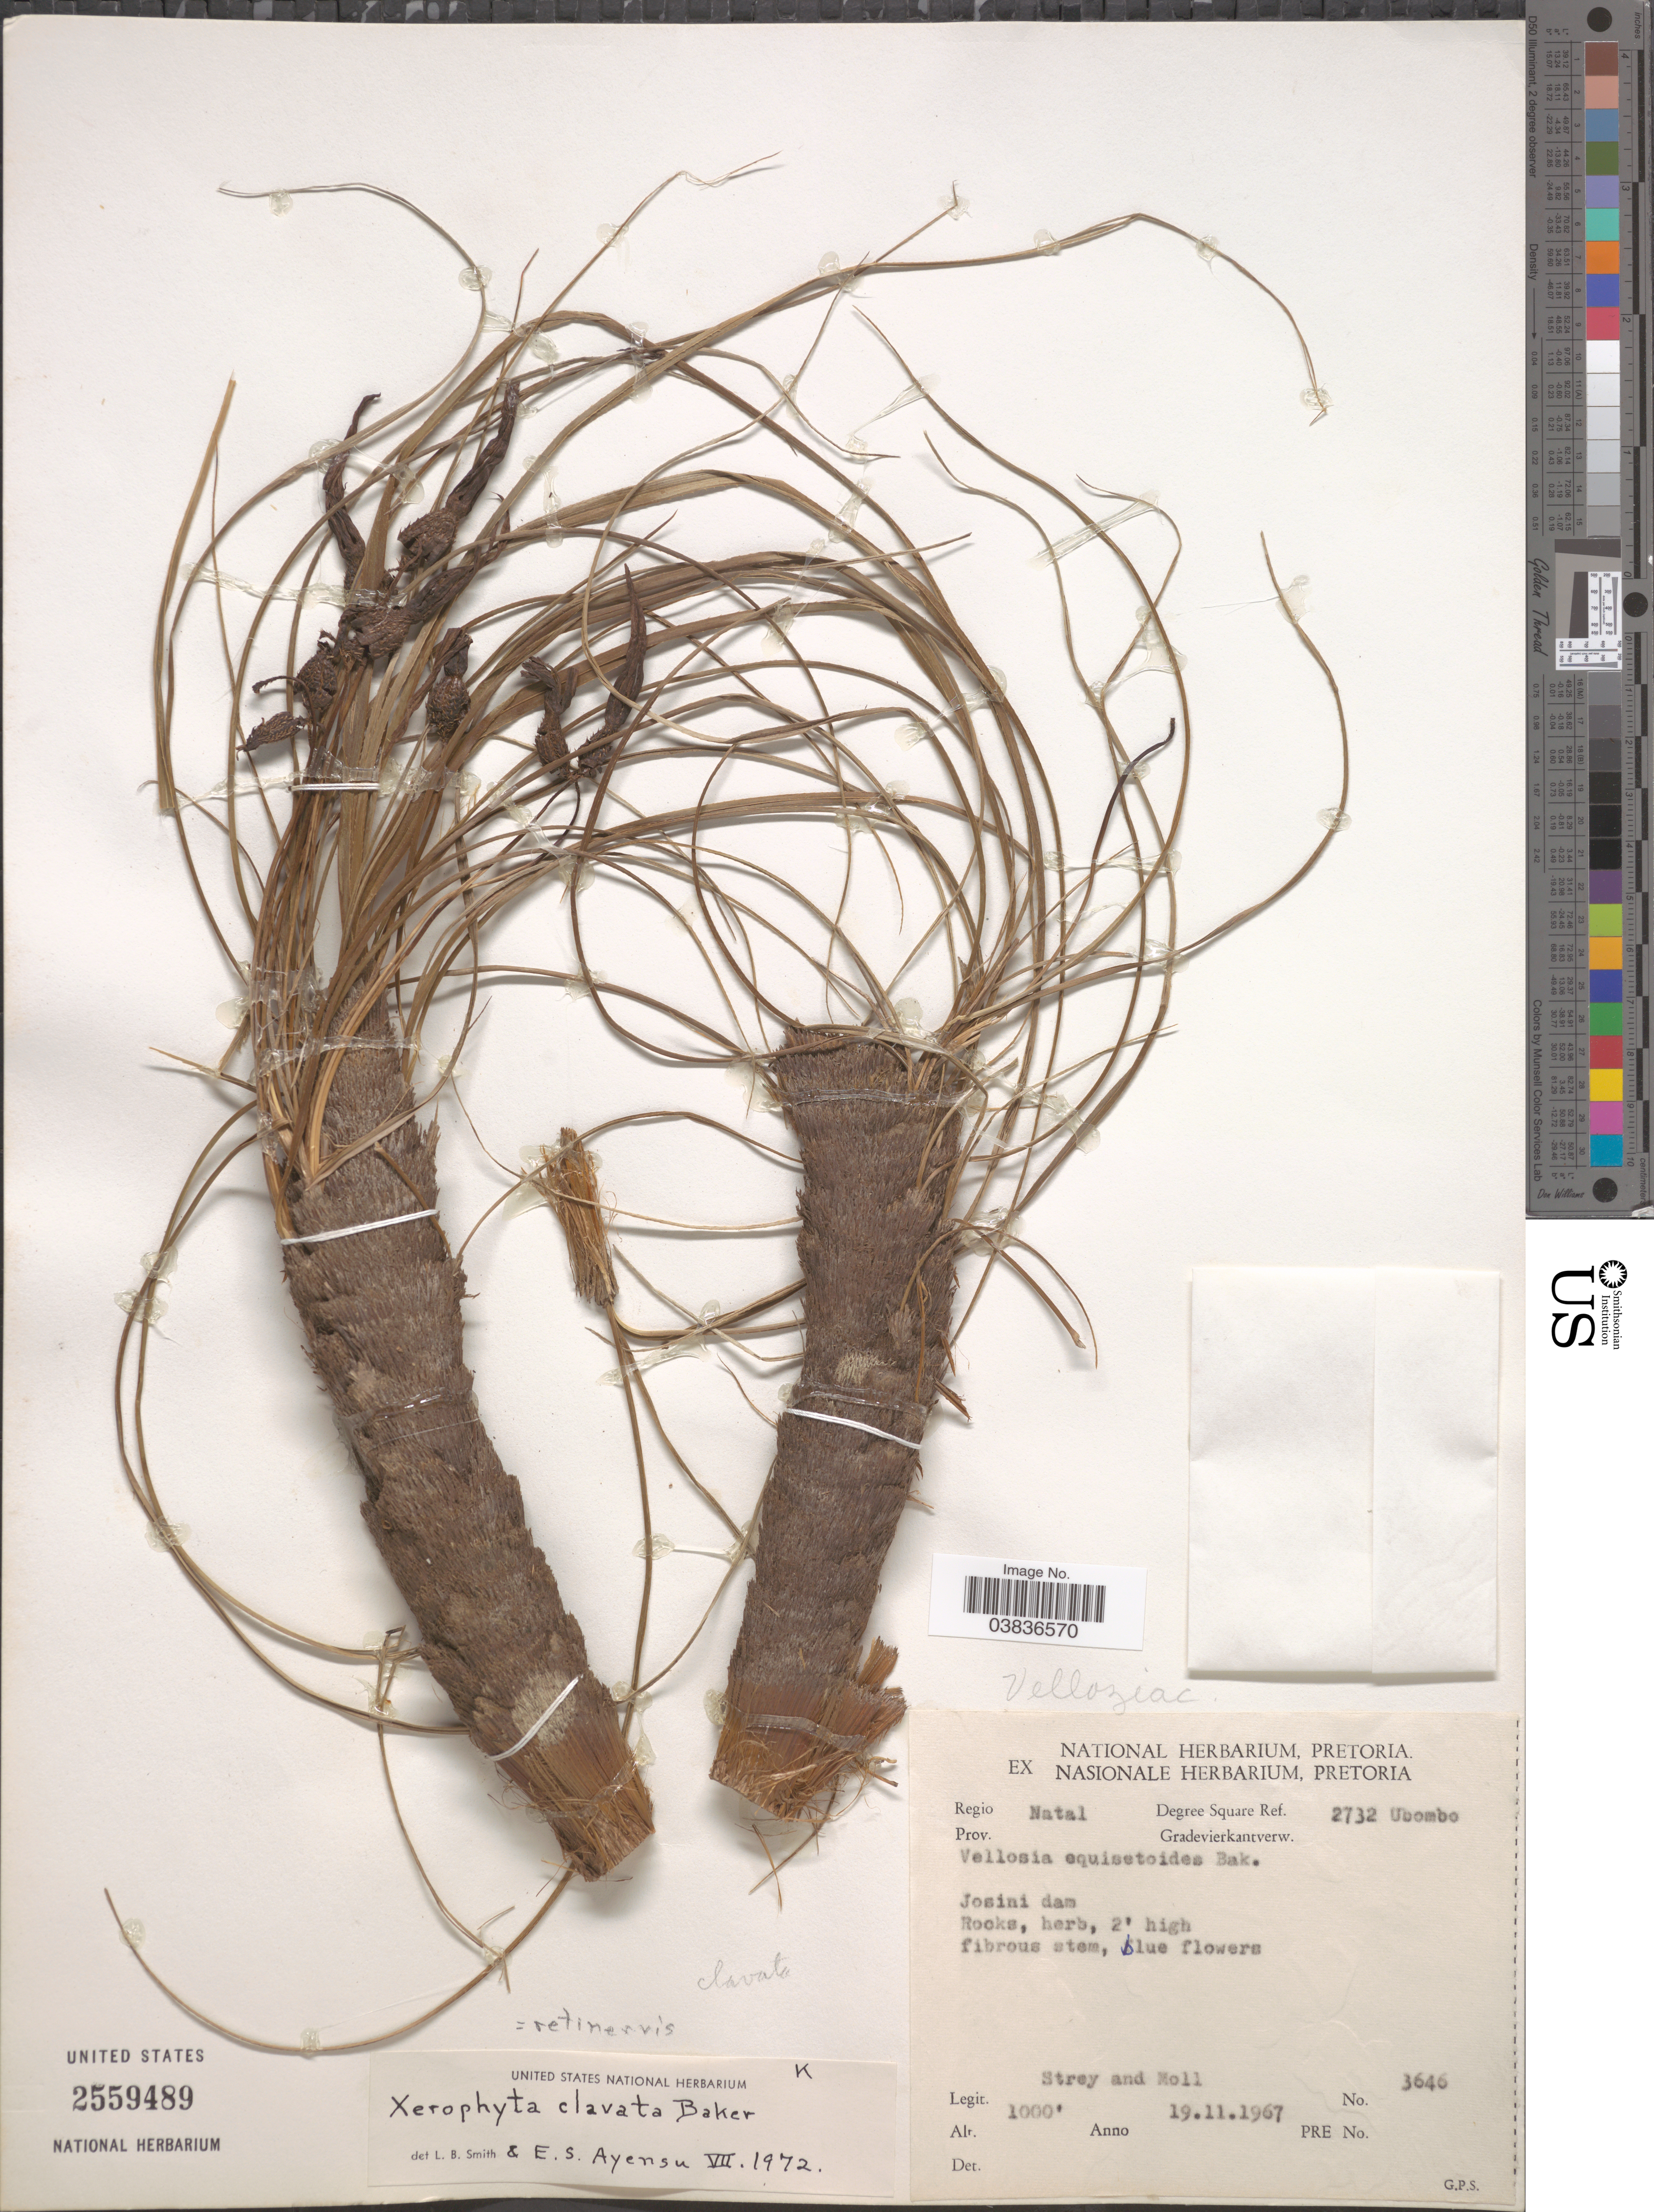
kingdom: Plantae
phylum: Tracheophyta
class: Liliopsida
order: Pandanales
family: Velloziaceae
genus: Xerophyta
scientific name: Xerophyta retinervis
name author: Baker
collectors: -. Strey & -. Moll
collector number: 3646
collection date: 1967-11-19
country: South Africa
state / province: KwaZulu-Natal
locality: Regio Natal. Degree Square Ref. 2732 Ubombo. Josini dam.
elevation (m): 305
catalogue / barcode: US 2559489